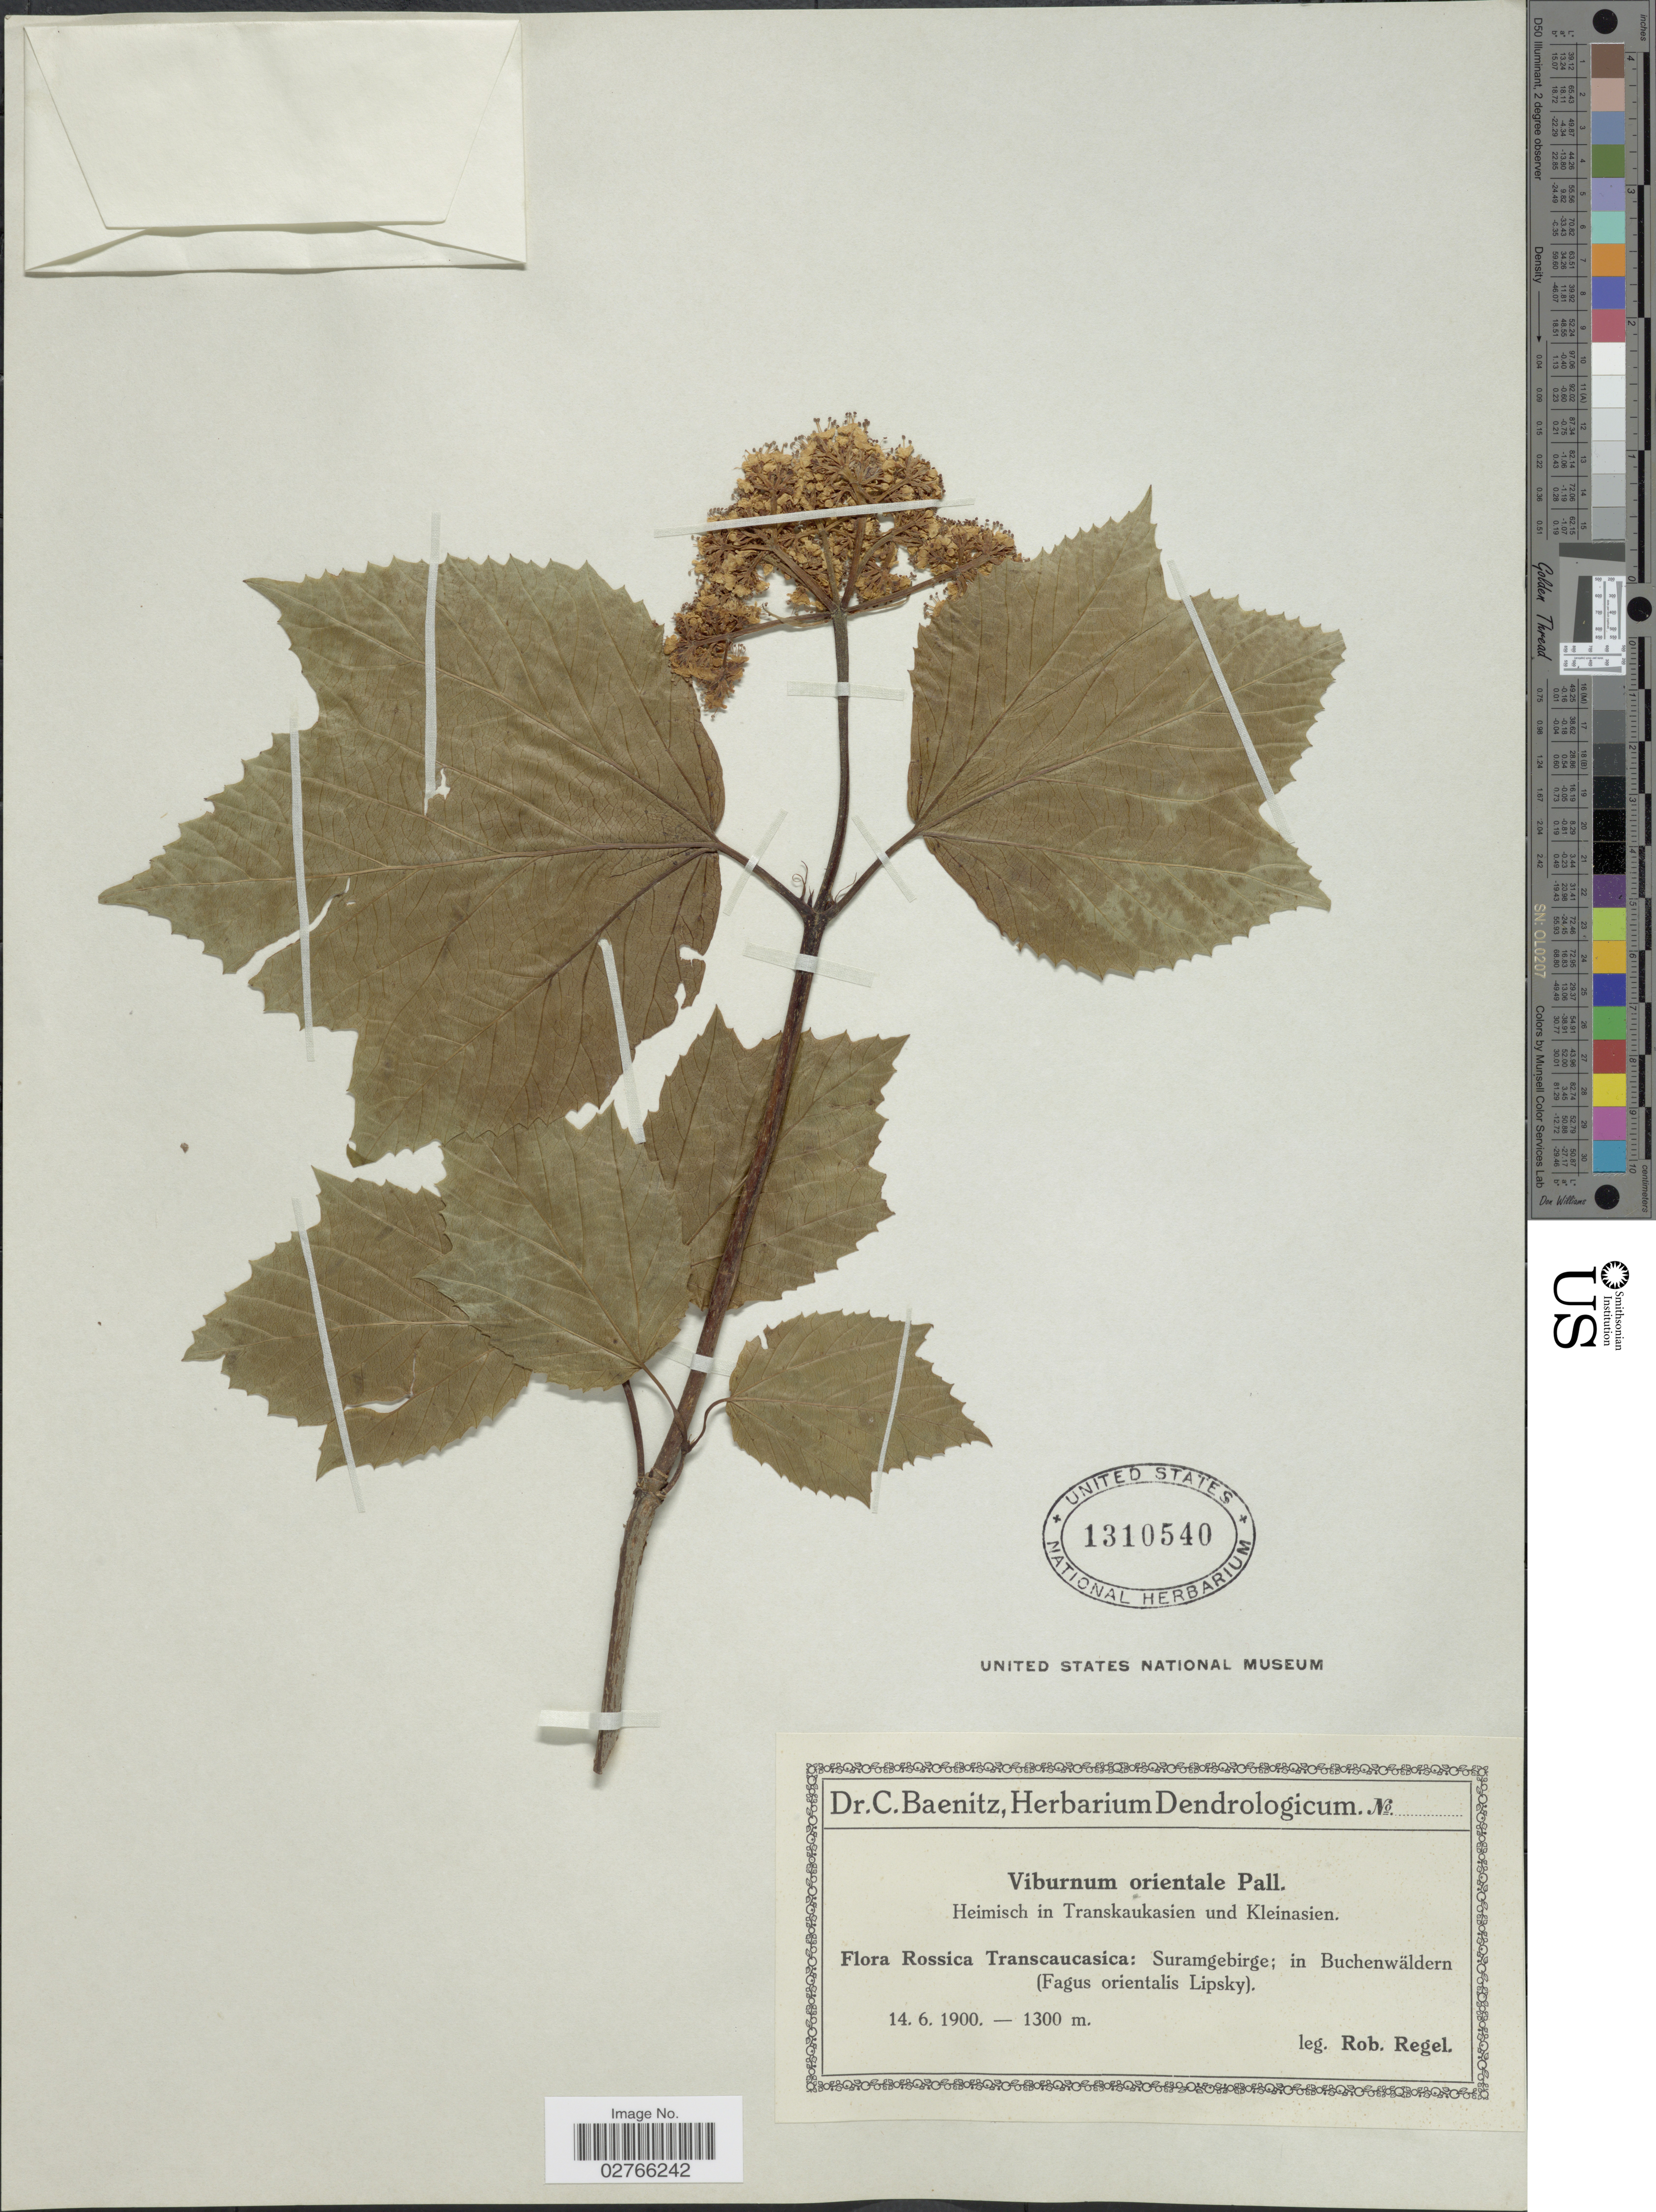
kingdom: Plantae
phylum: Tracheophyta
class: Magnoliopsida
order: Dipsacales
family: Viburnaceae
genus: Viburnum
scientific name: Viburnum orientale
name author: Pall.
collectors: R. E. Regel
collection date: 1900-06-14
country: Russian Federation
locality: Rossica Transcaucasica: Suramgebirge; in Buchenwäldern (Fagus orientalis Lipsky)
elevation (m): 1300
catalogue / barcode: US 1310540